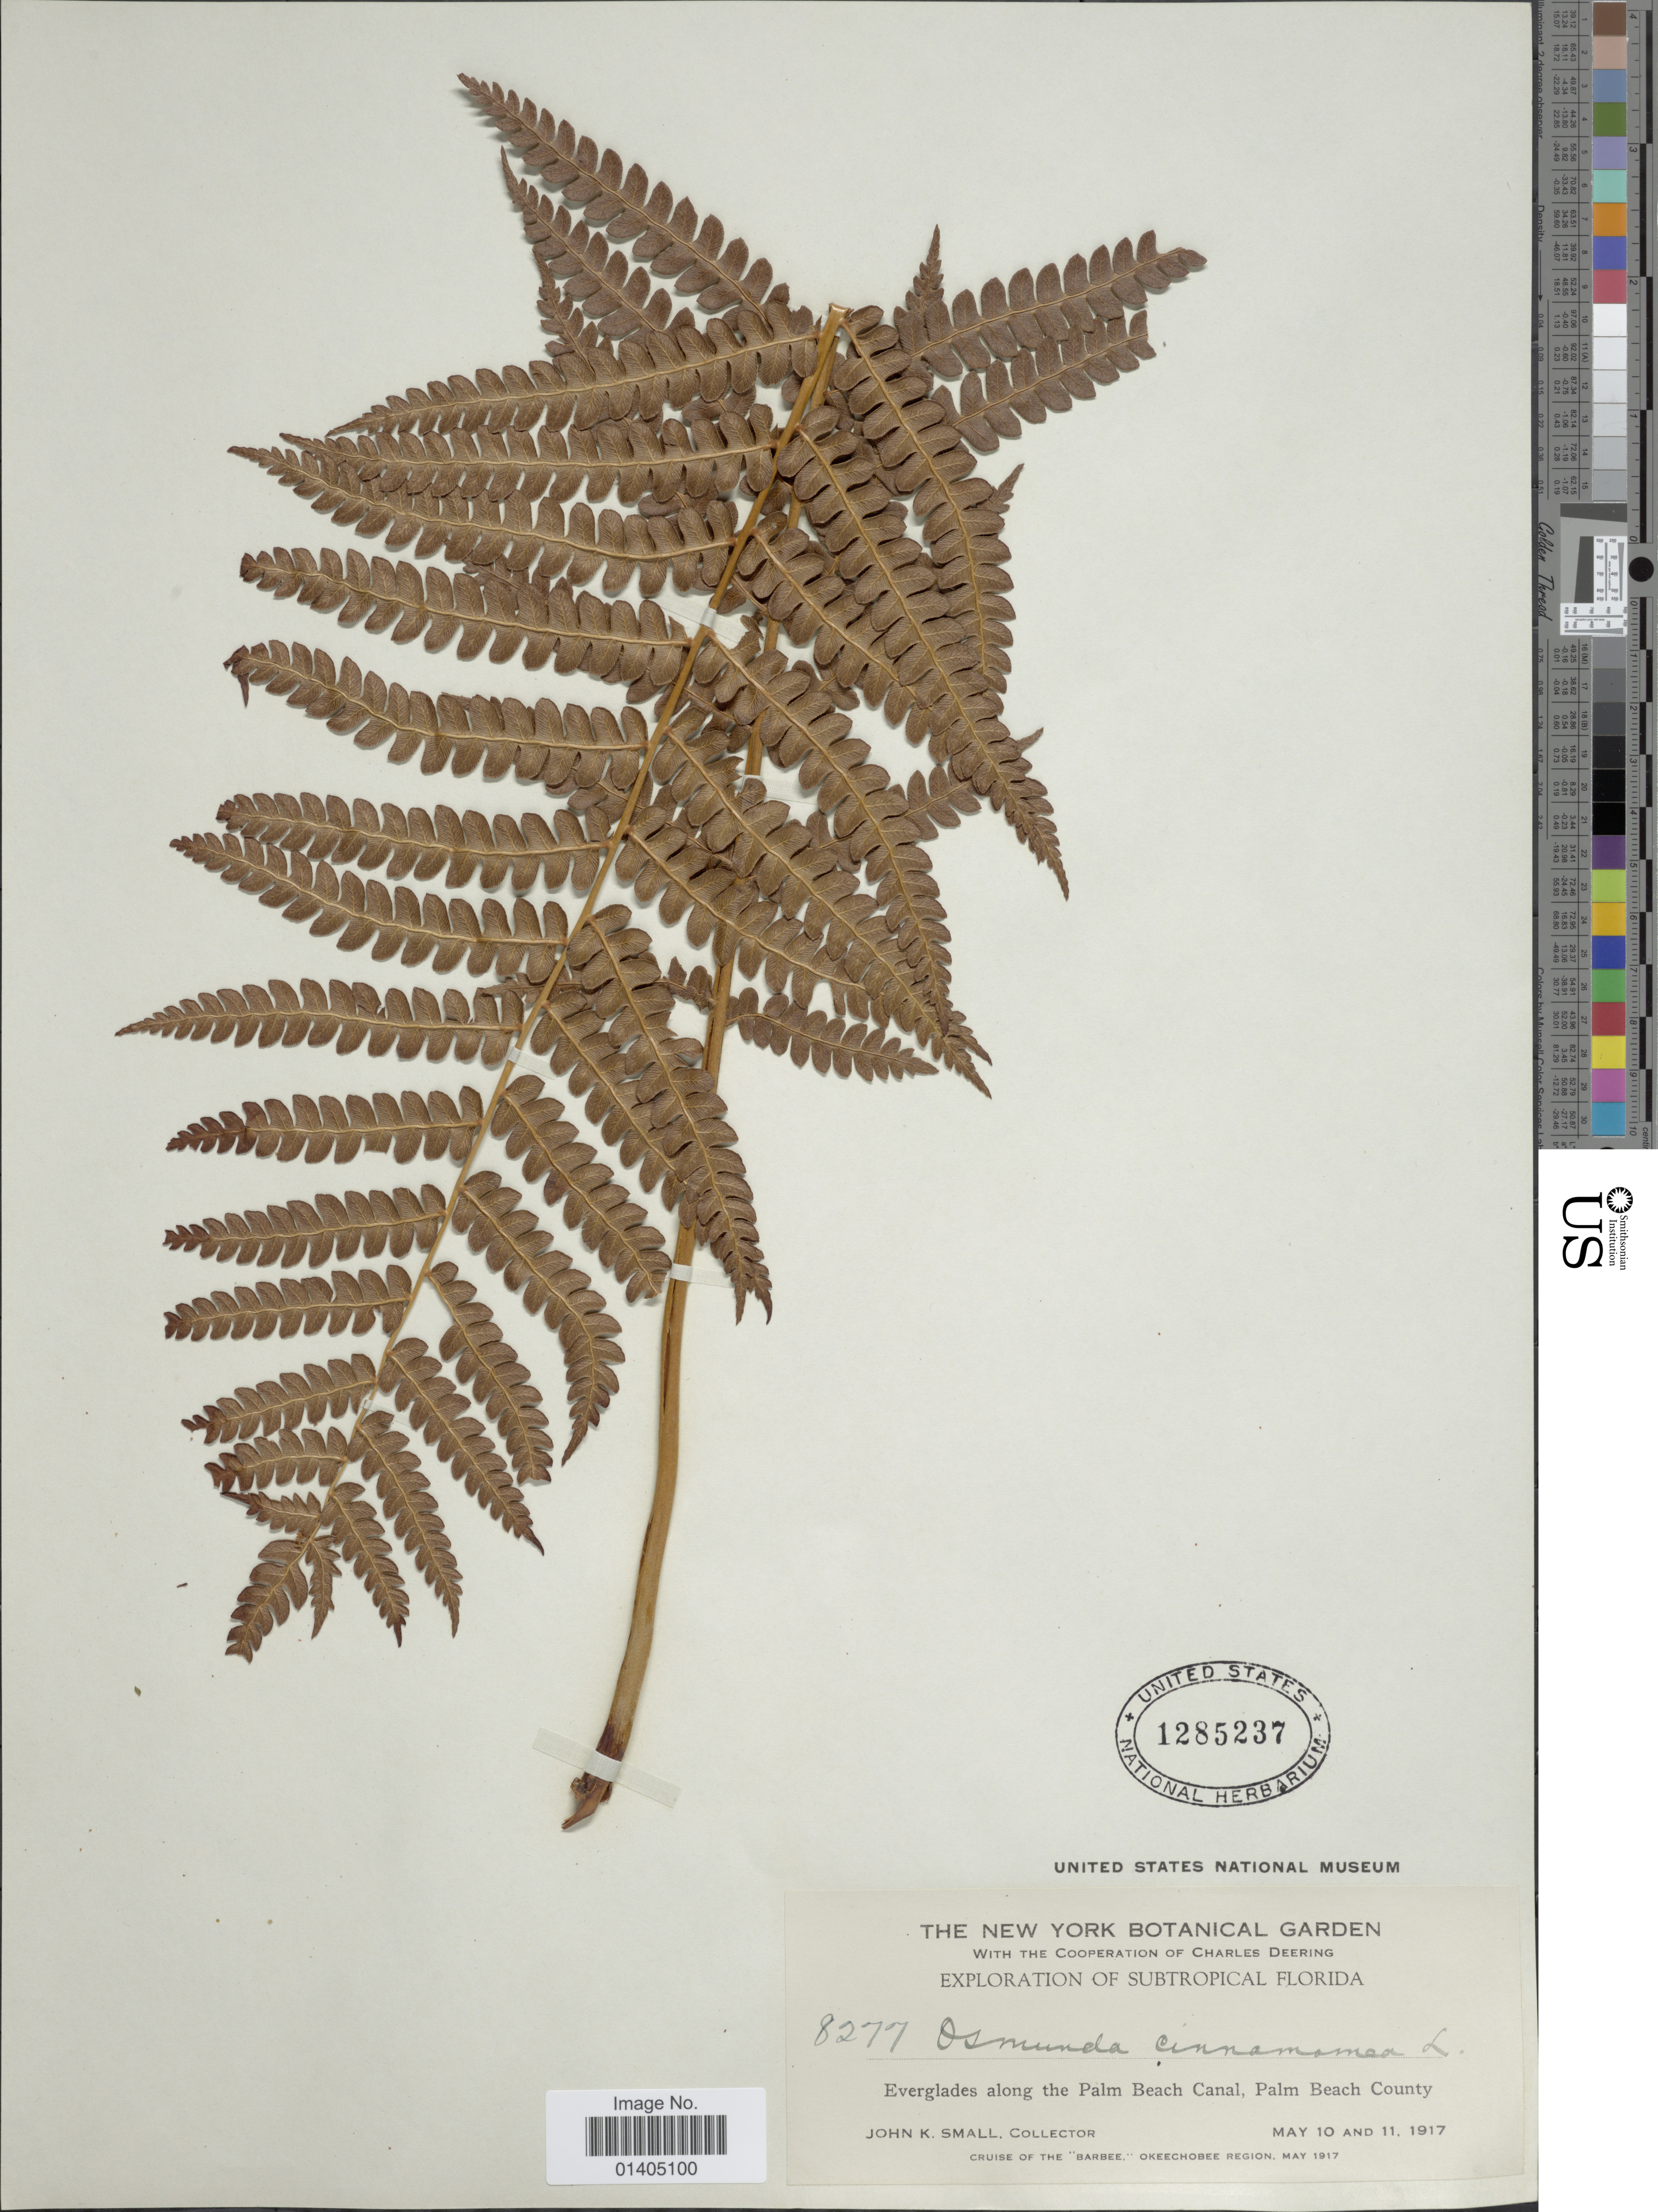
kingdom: Plantae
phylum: Tracheophyta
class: Polypodiopsida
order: Osmundales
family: Osmundaceae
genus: Osmundastrum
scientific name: Osmundastrum cinnamomeum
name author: (L.) C. Presl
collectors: J. K. Small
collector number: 8277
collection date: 1917-05-10/1917-05-11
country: United States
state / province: Florida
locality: Everglades along the Palm Beach Canal, Palm Beach County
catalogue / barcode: US 1285237